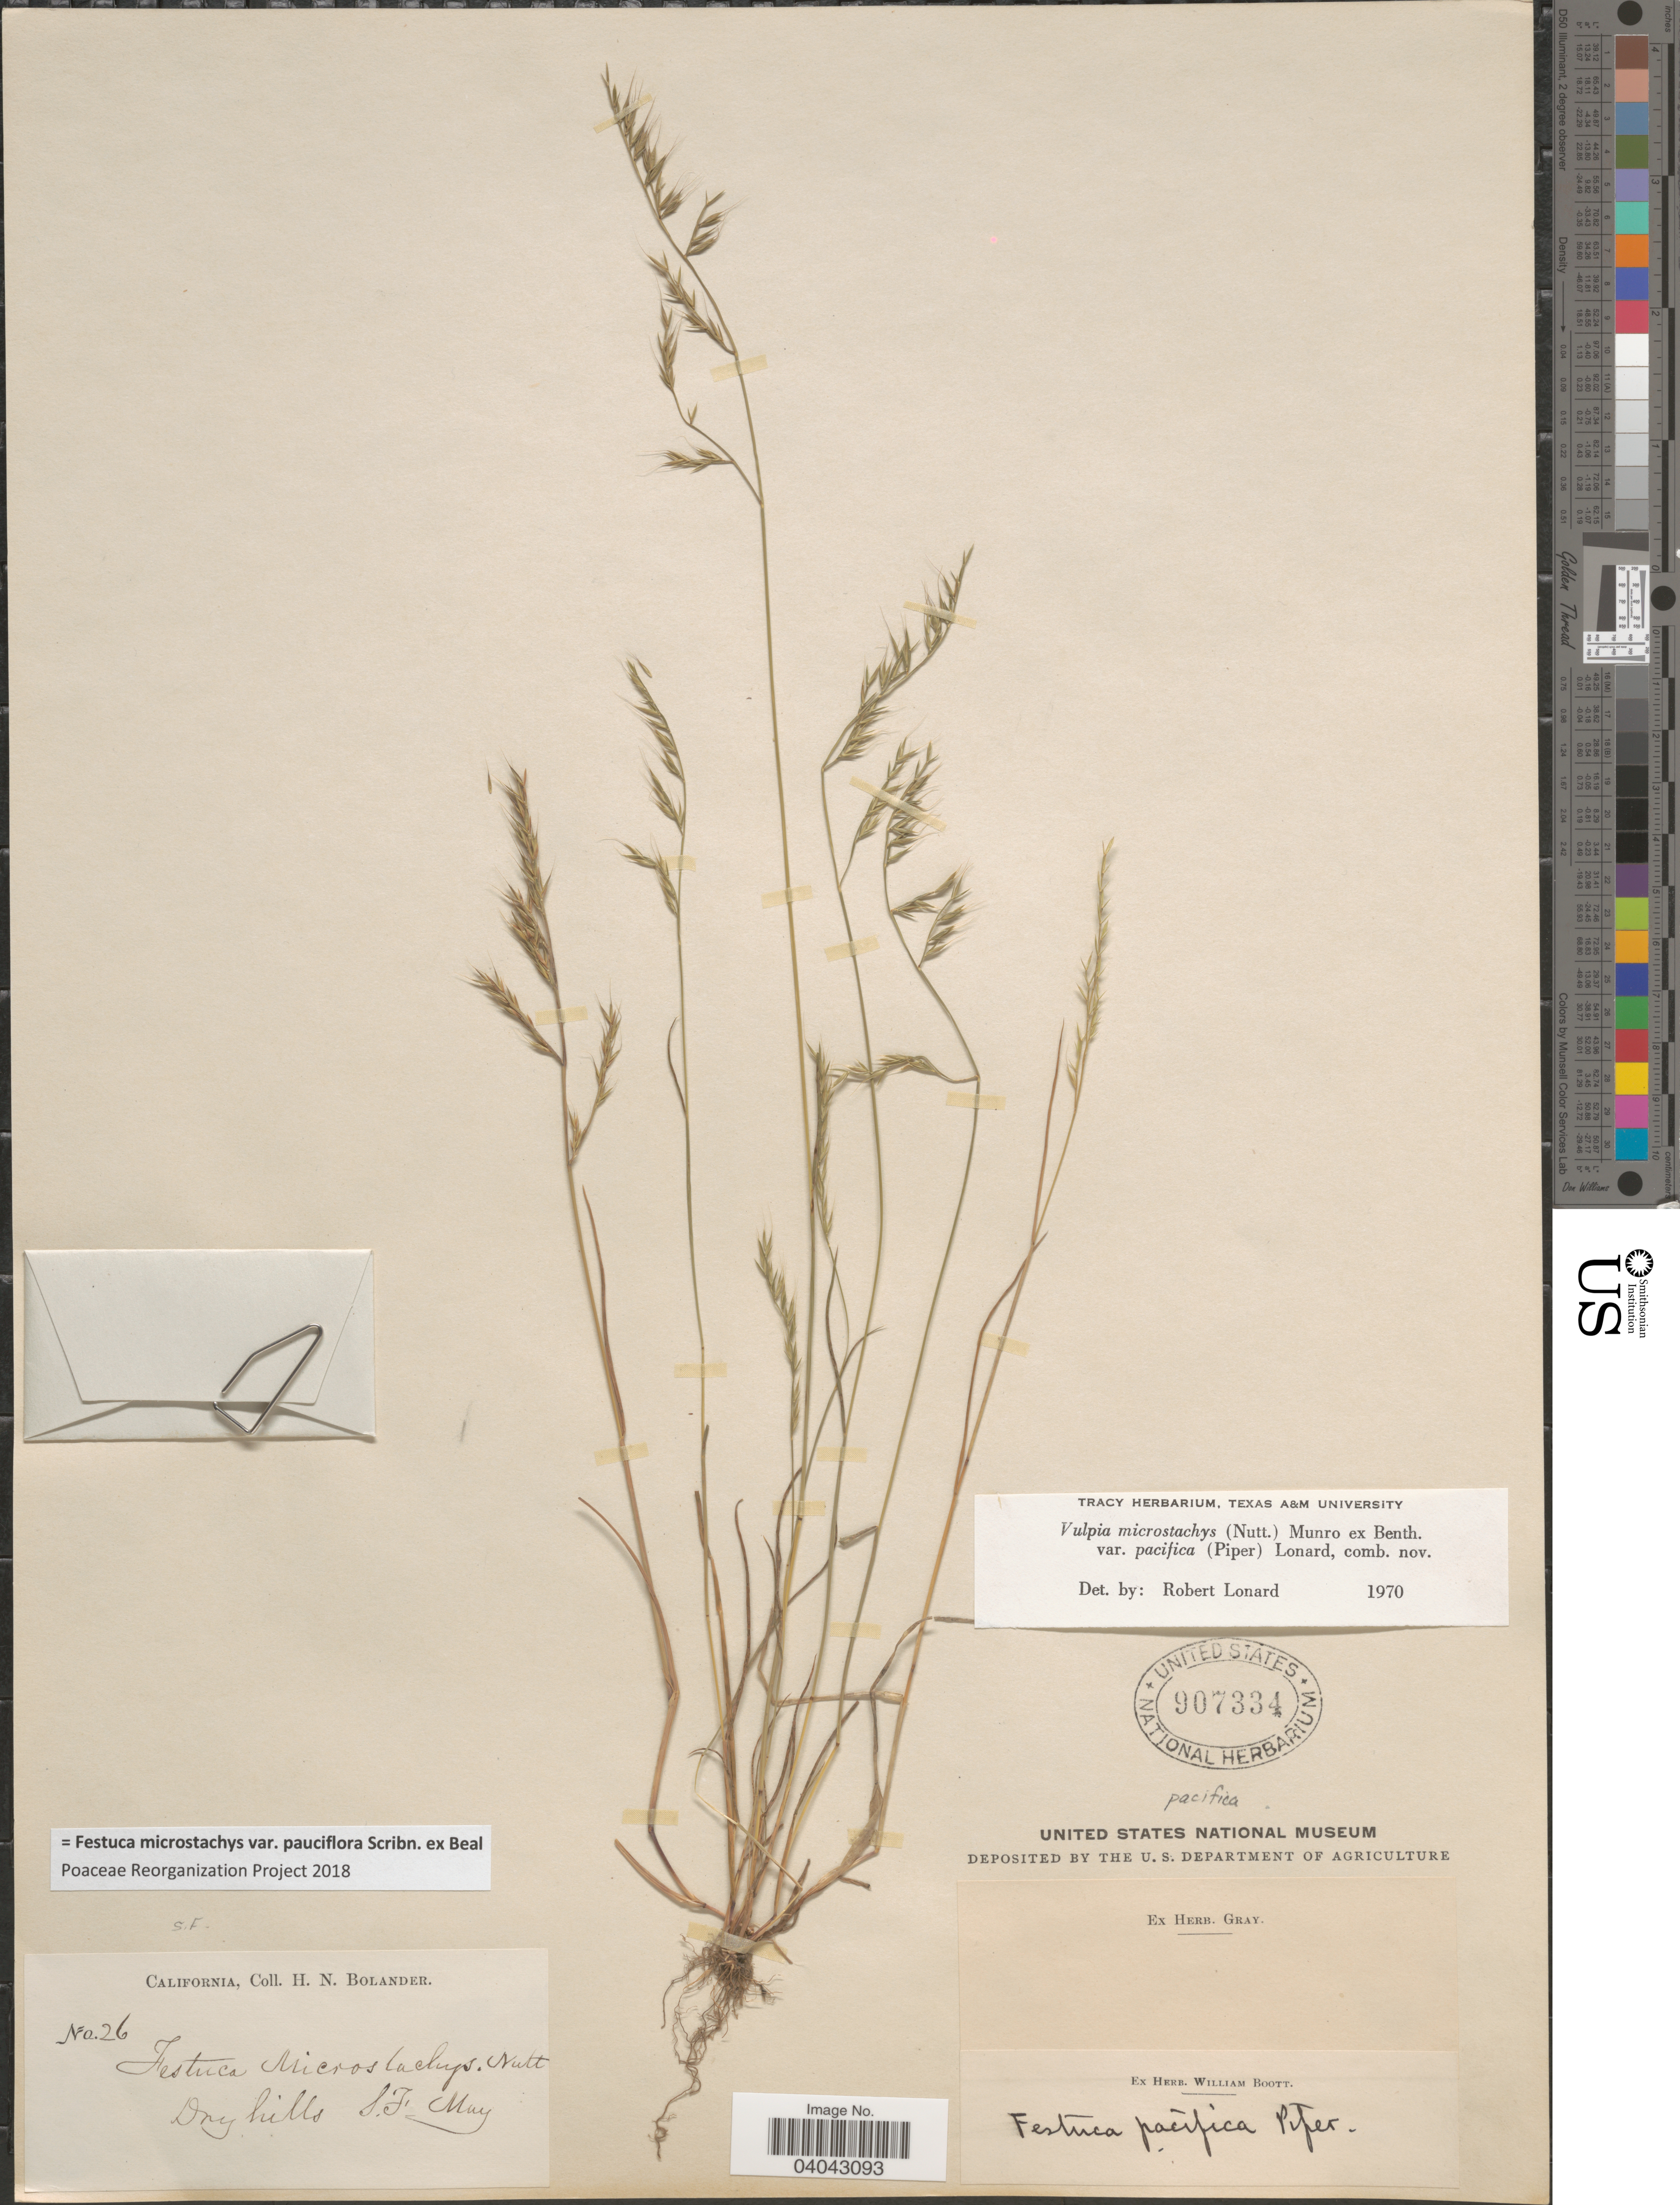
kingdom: Plantae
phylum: Tracheophyta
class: Liliopsida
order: Poales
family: Poaceae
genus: Festuca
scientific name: Festuca microstachys var. pauciflora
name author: Scribn. ex W.J. Beal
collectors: H. Bolander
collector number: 26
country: United States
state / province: California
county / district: San Francisco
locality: Dry hills S.F.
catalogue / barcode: US 907334